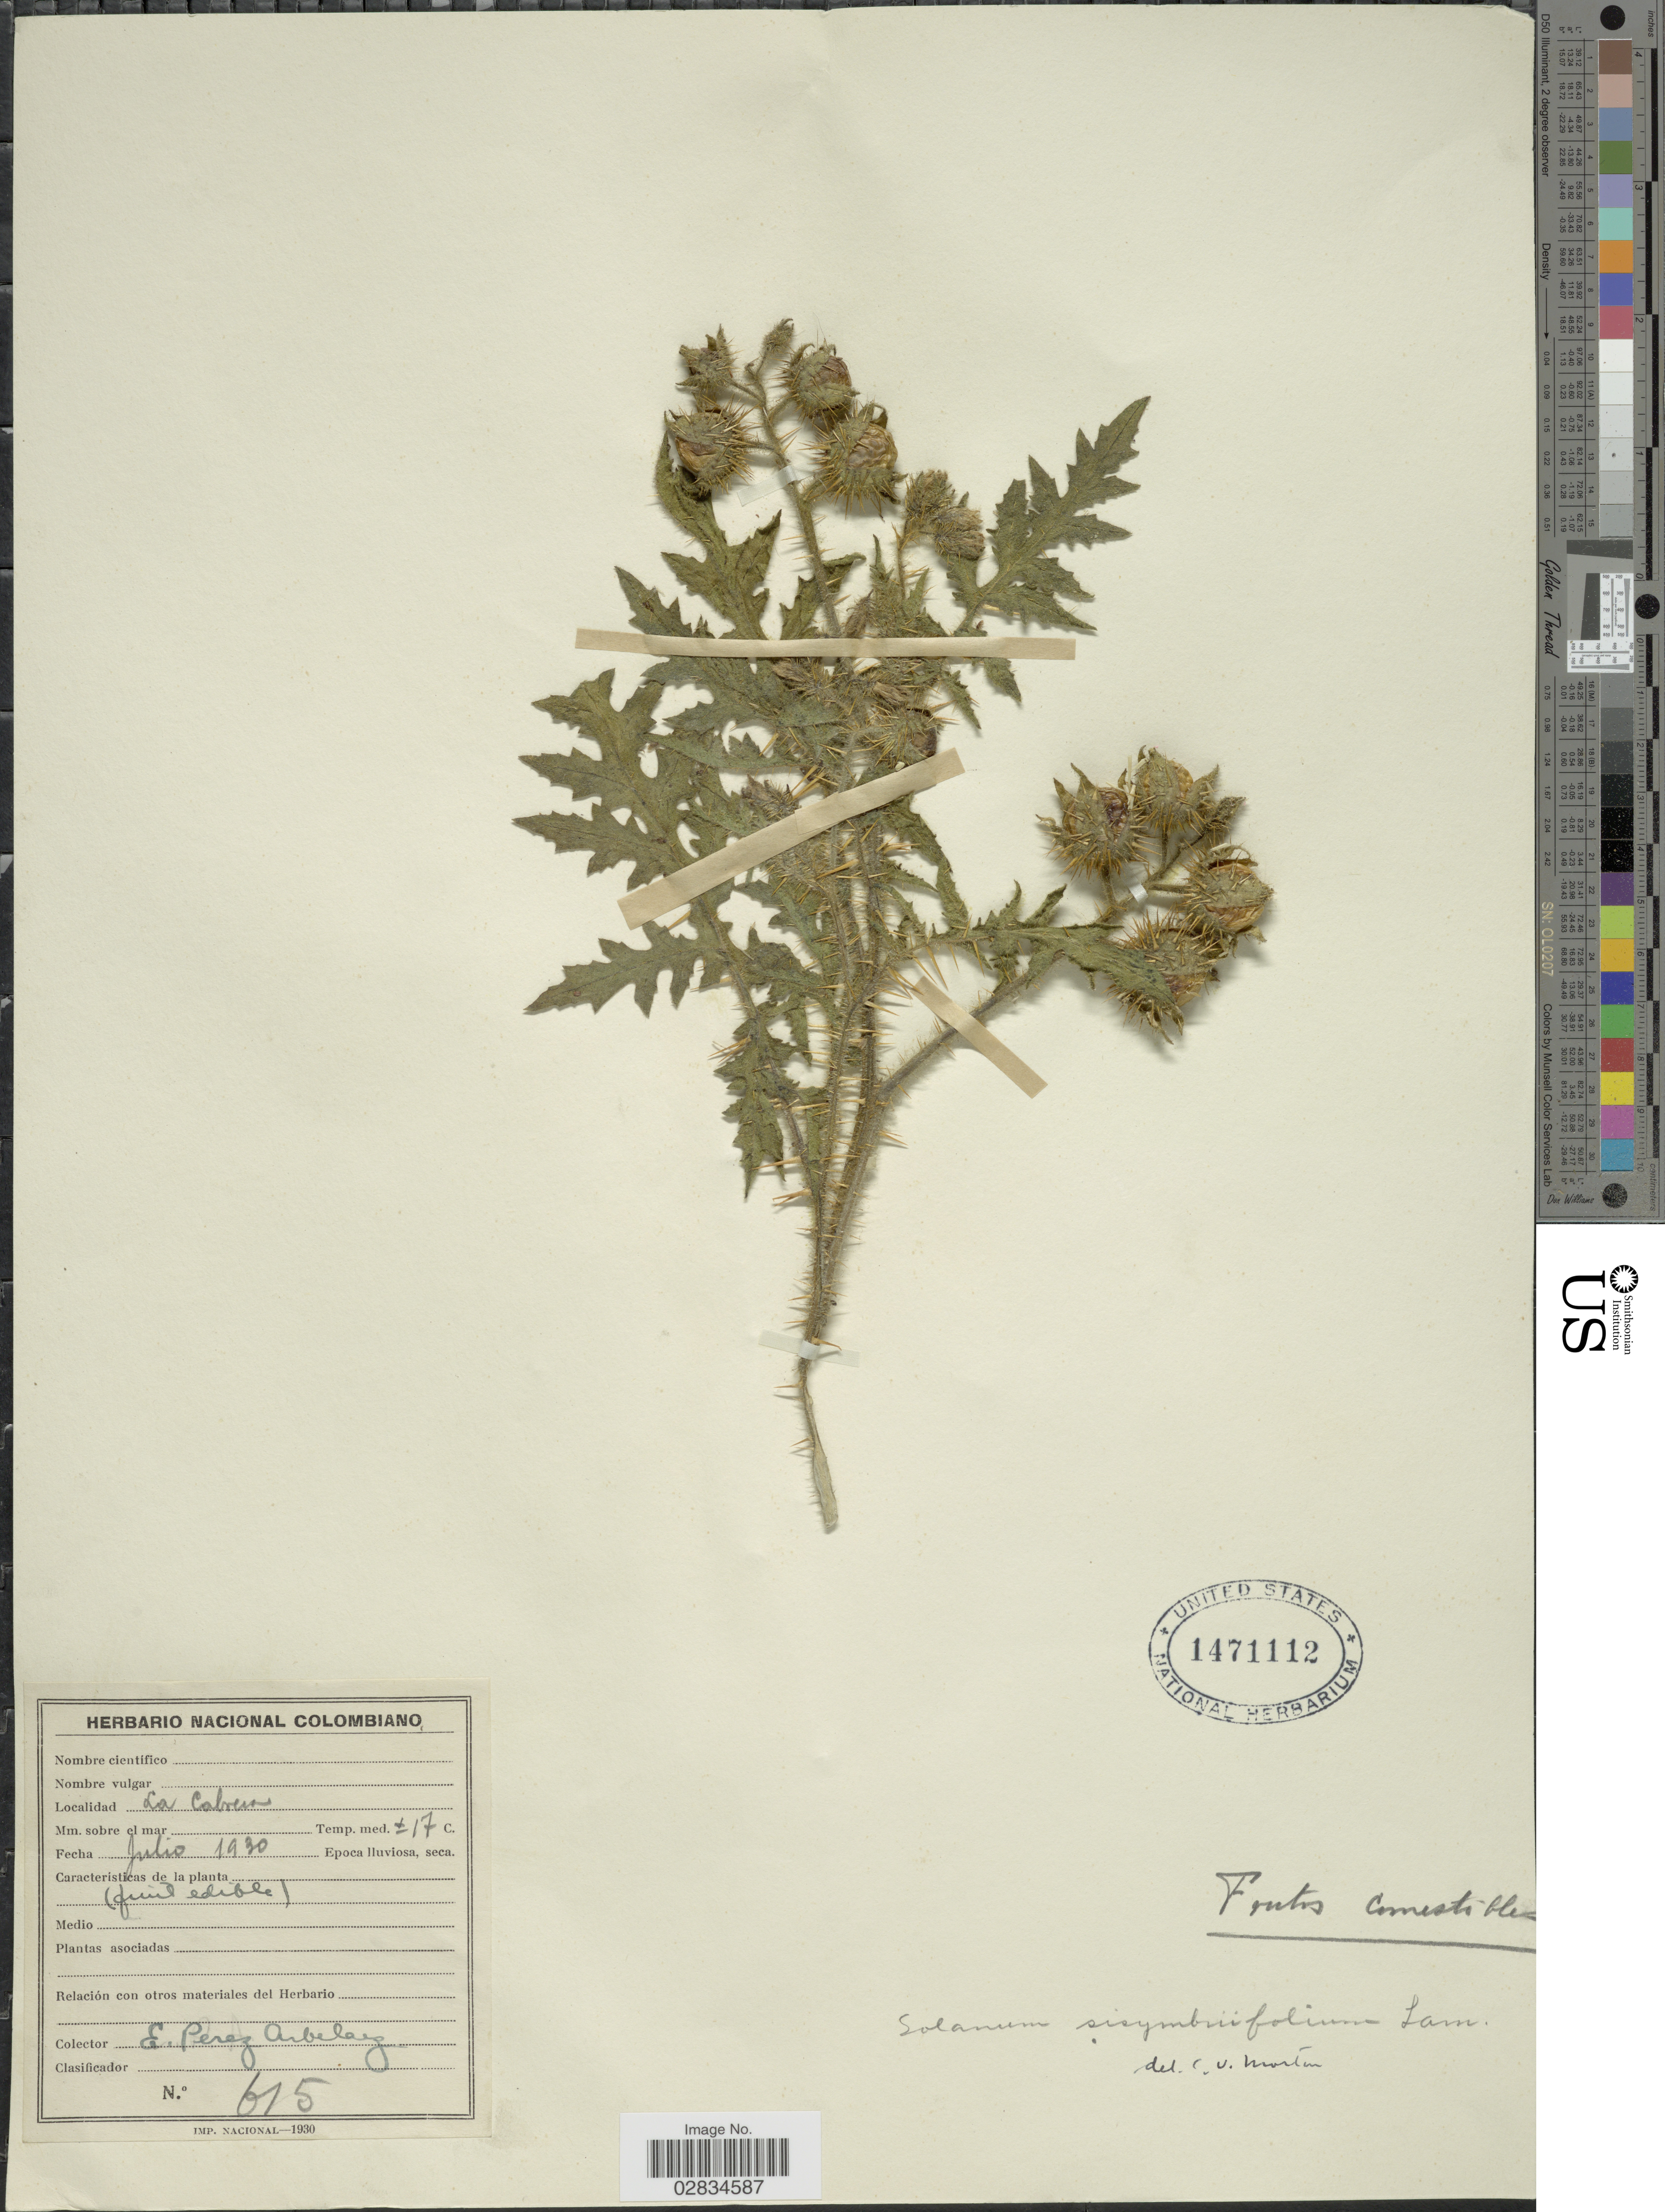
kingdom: Plantae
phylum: Tracheophyta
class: Magnoliopsida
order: Solanales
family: Solanaceae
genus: Solanum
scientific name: Solanum sisymbriifolium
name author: Lam.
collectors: E. Pérez Arbeláez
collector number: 615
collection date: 1930-07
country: Colombia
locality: La Cabrera.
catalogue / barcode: US 1471112